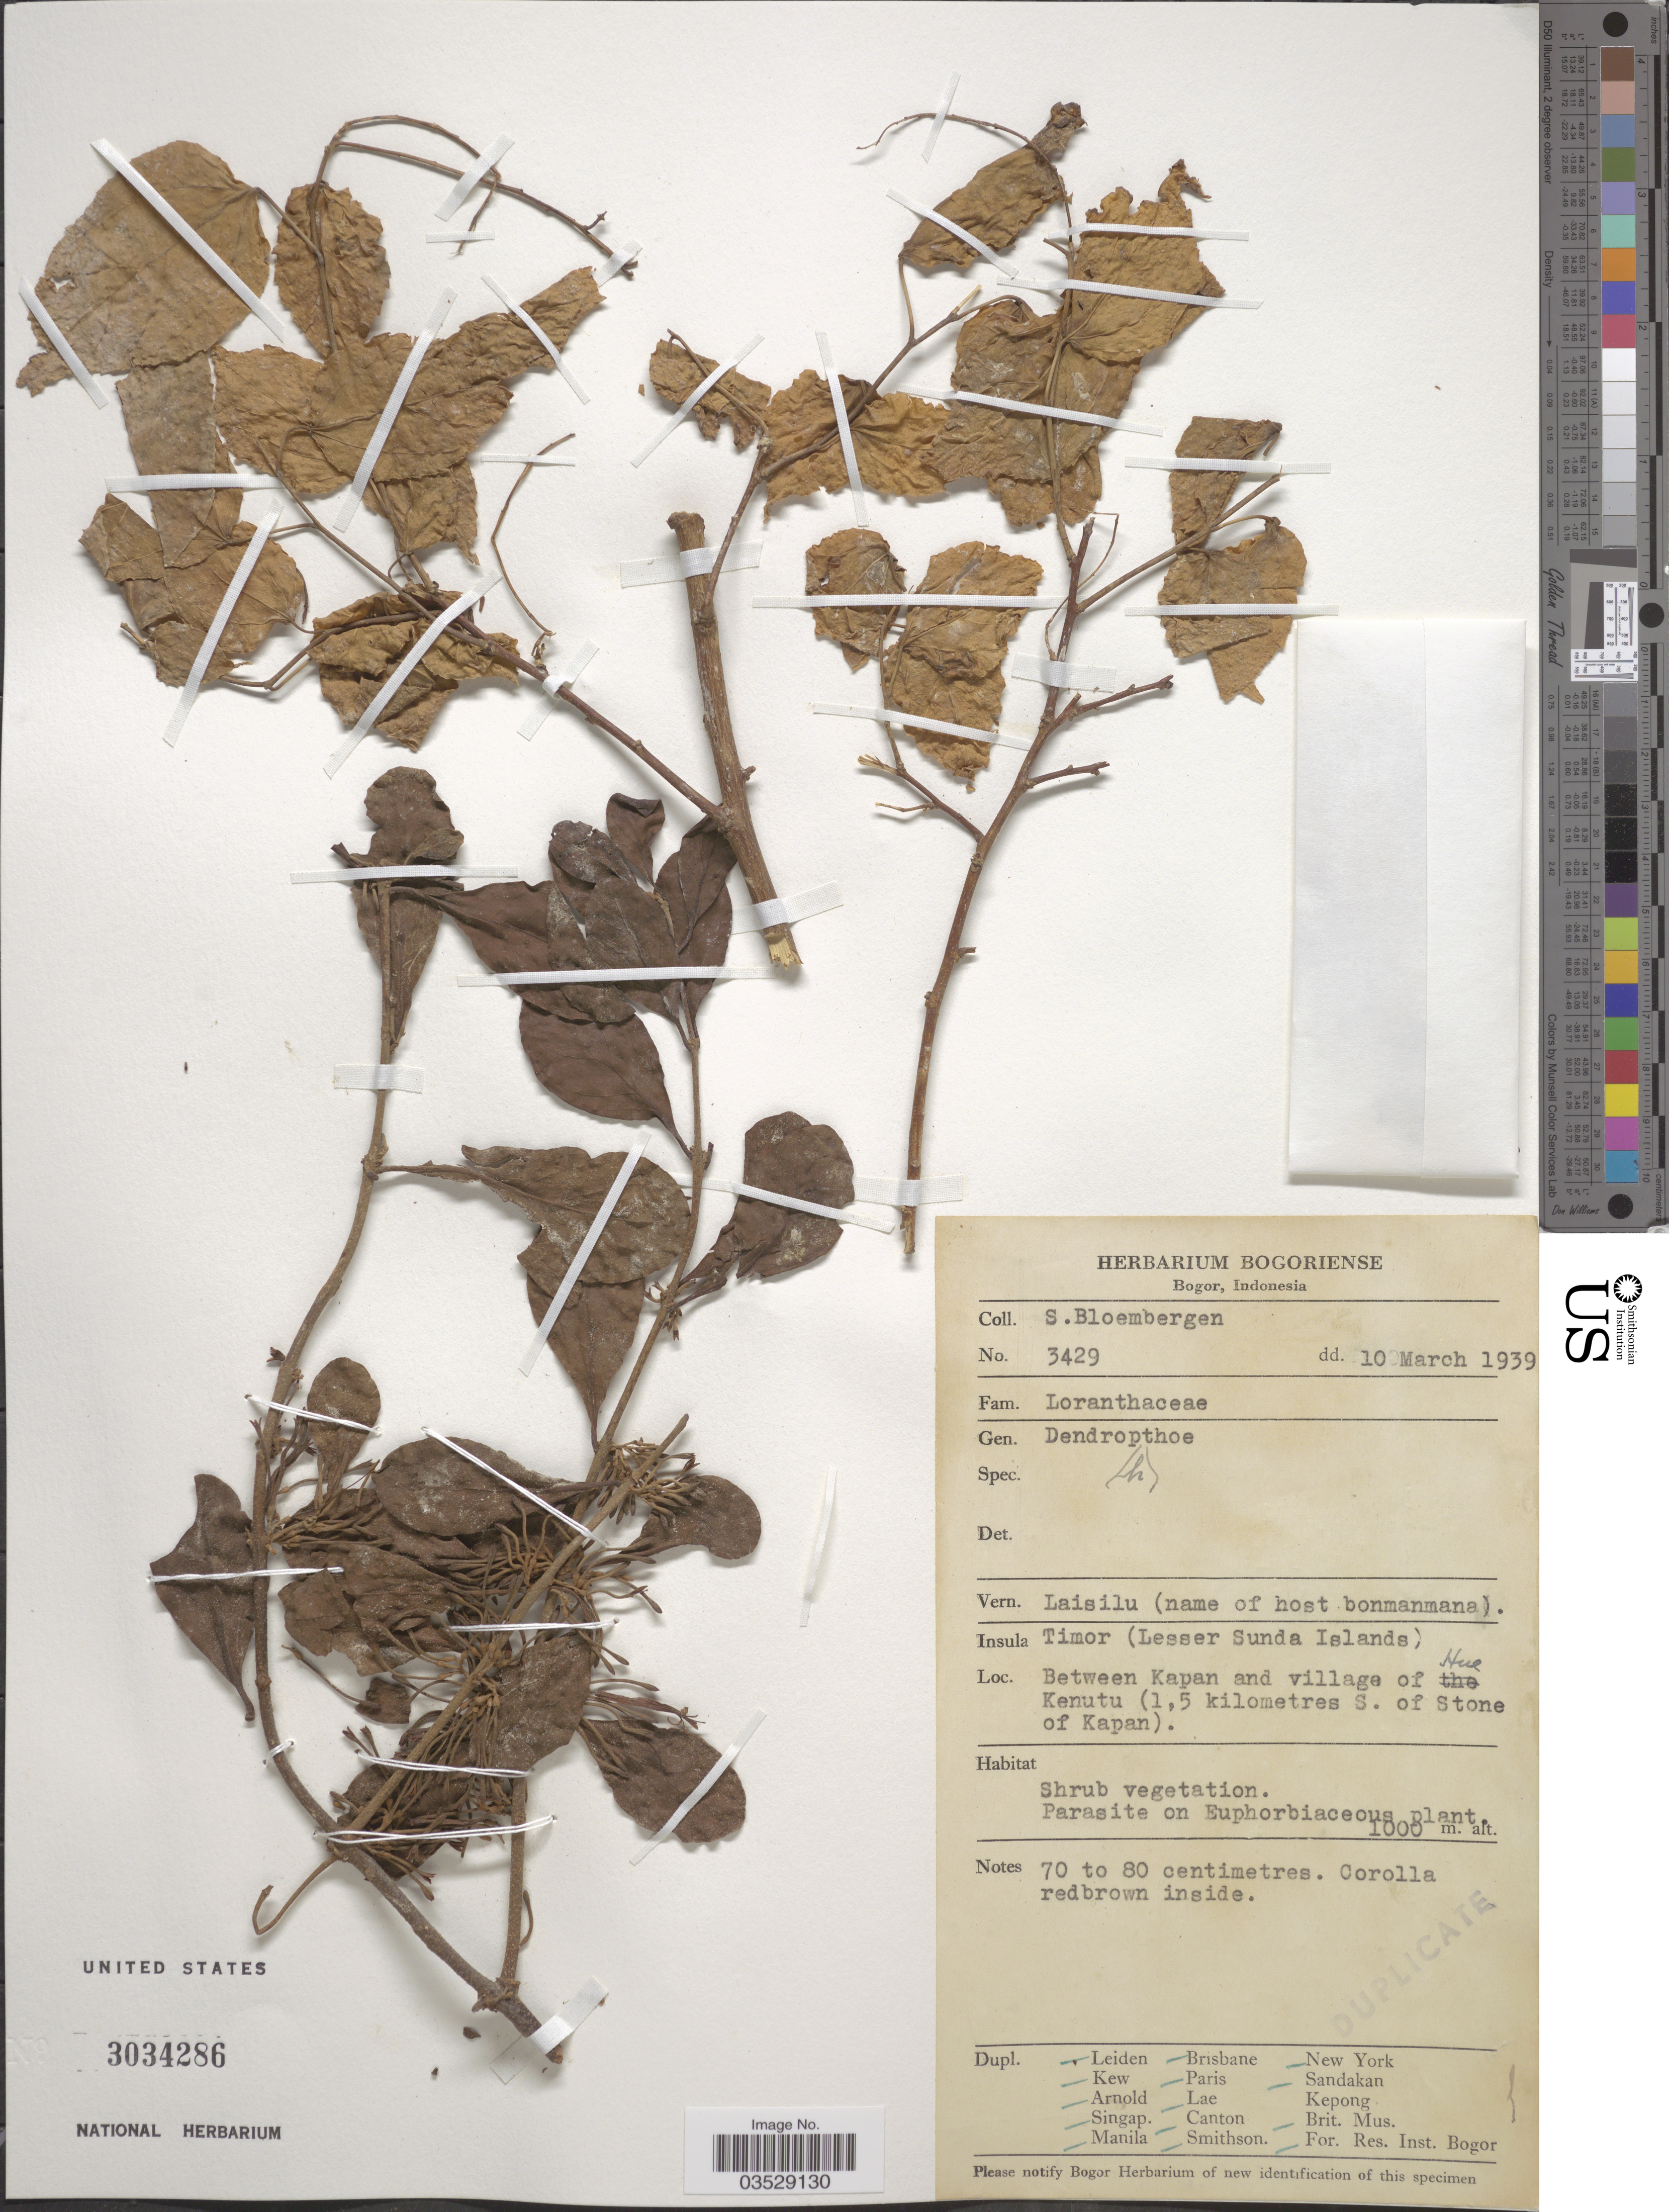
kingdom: Plantae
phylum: Tracheophyta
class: Magnoliopsida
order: Santalales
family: Loranthaceae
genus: Dendrophthoe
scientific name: Dendrophthoe sp.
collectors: S. Bloembergen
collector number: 3429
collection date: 1939-03-10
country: Indonesia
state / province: Nusa Tenggara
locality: Insula Timor (Lesser Sunda Islands). Between Kapan and village of Hue Kenutu (1.5 kilometres S. of Stone of Kapan).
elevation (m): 1000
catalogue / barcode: US 3034286